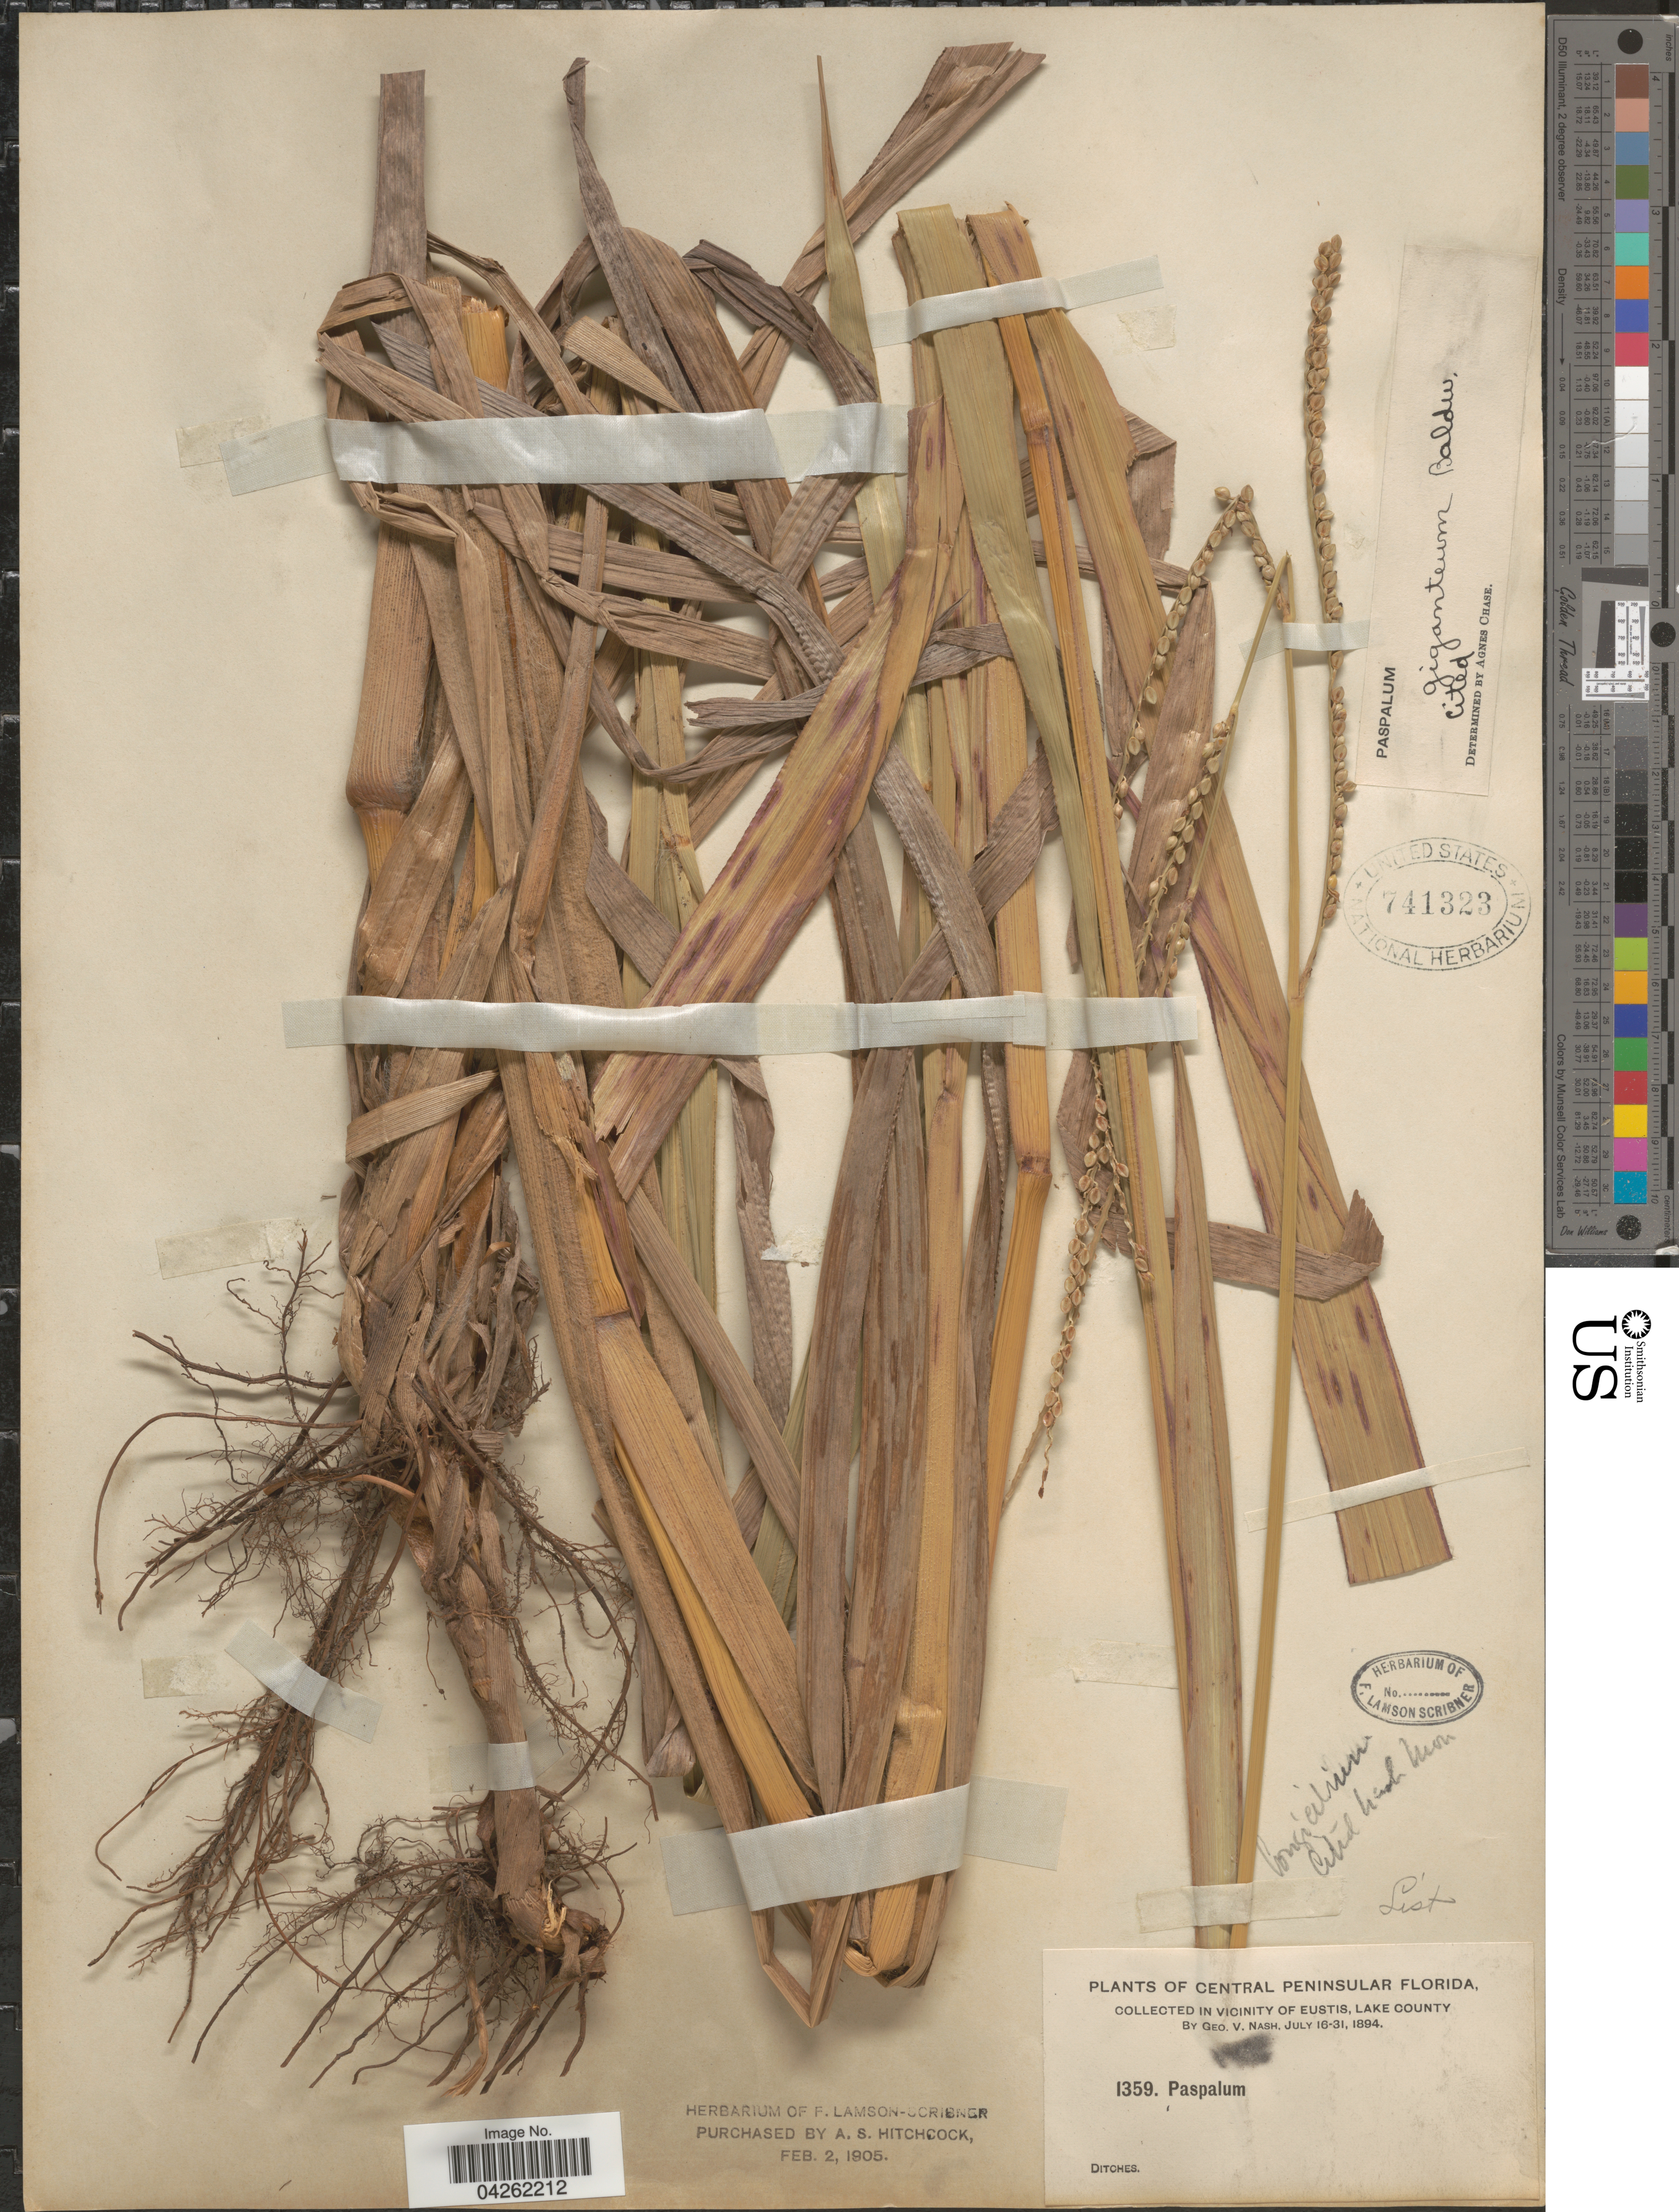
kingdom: Plantae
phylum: Tracheophyta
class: Liliopsida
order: Poales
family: Poaceae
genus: Paspalum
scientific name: Paspalum giganteum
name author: Baldwin ex Vasey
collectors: G. V. Nash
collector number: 1359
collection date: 1894-07-16/1894-07-31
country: United States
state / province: Florida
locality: Central Peninsular Florida. In Vicinity of Eustis, Lake County. Ditches.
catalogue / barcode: US 741323